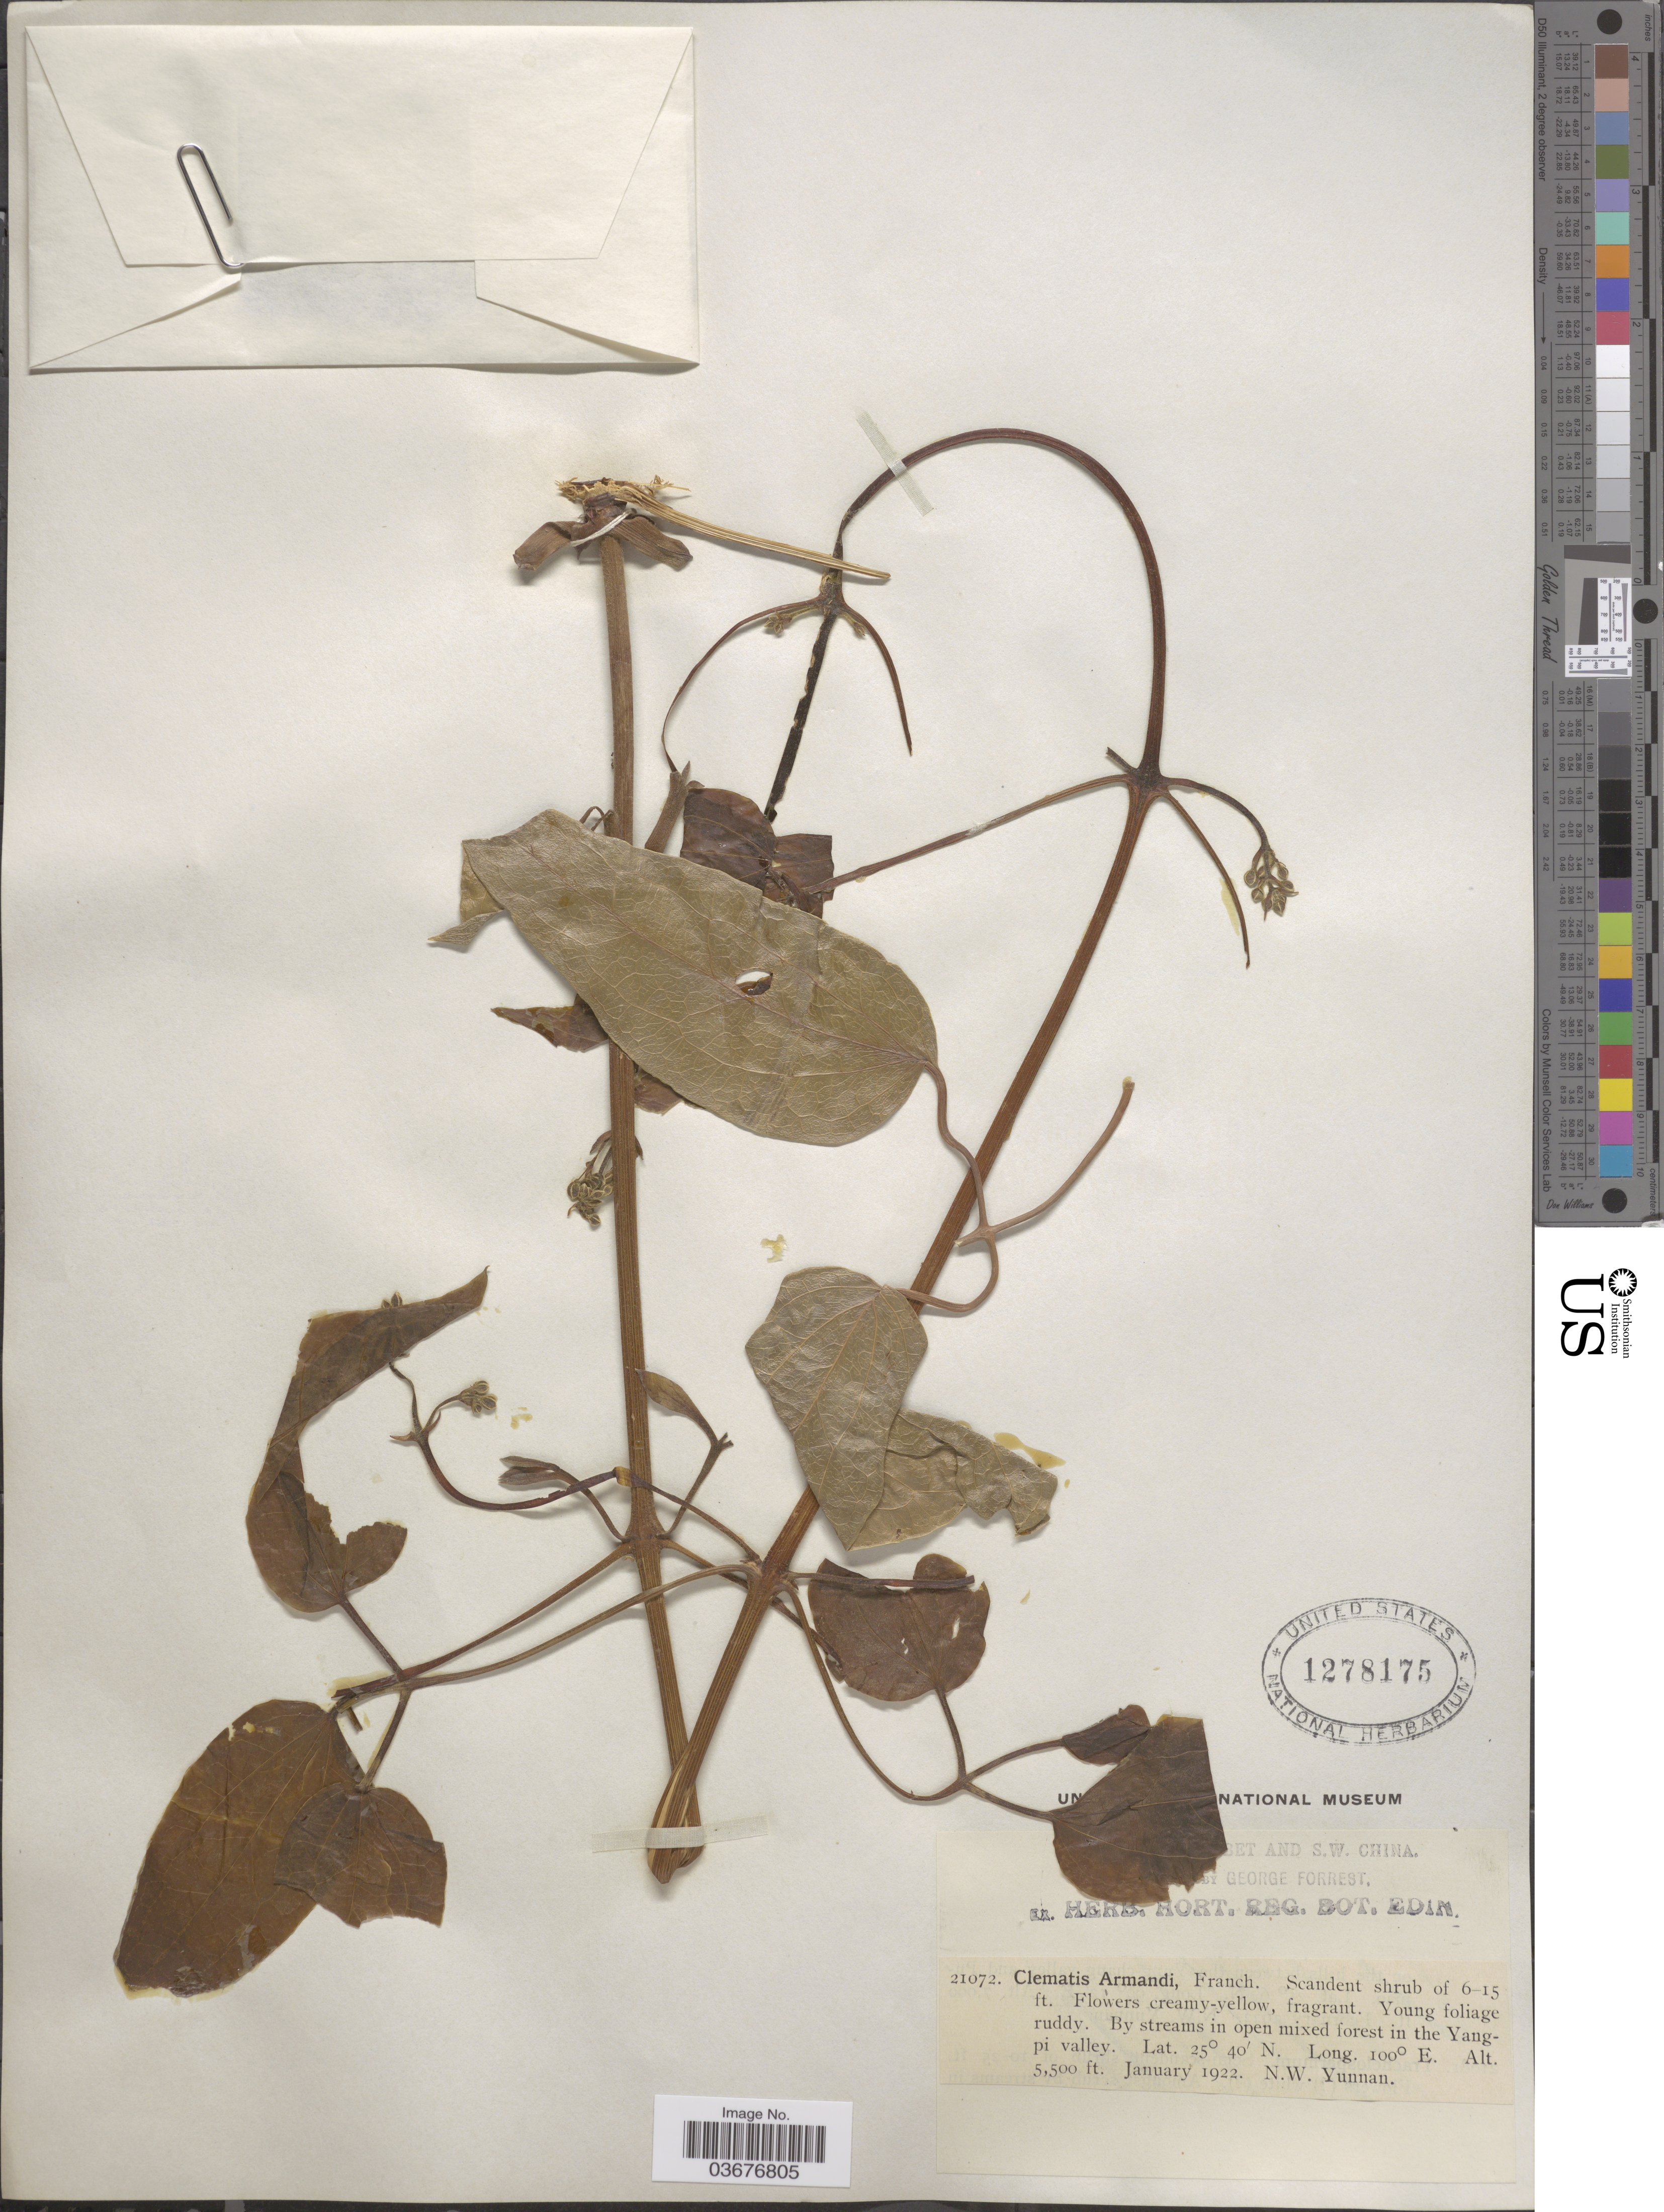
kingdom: Plantae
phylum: Tracheophyta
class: Magnoliopsida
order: Ranunculales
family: Ranunculaceae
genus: Clematis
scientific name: Clematis armandii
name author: Franch.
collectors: G. Forrest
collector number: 21072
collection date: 1922-01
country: China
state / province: Yunnan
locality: In the Yangpi valley. N.W. Yunnan.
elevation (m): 1676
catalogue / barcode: US 1278175